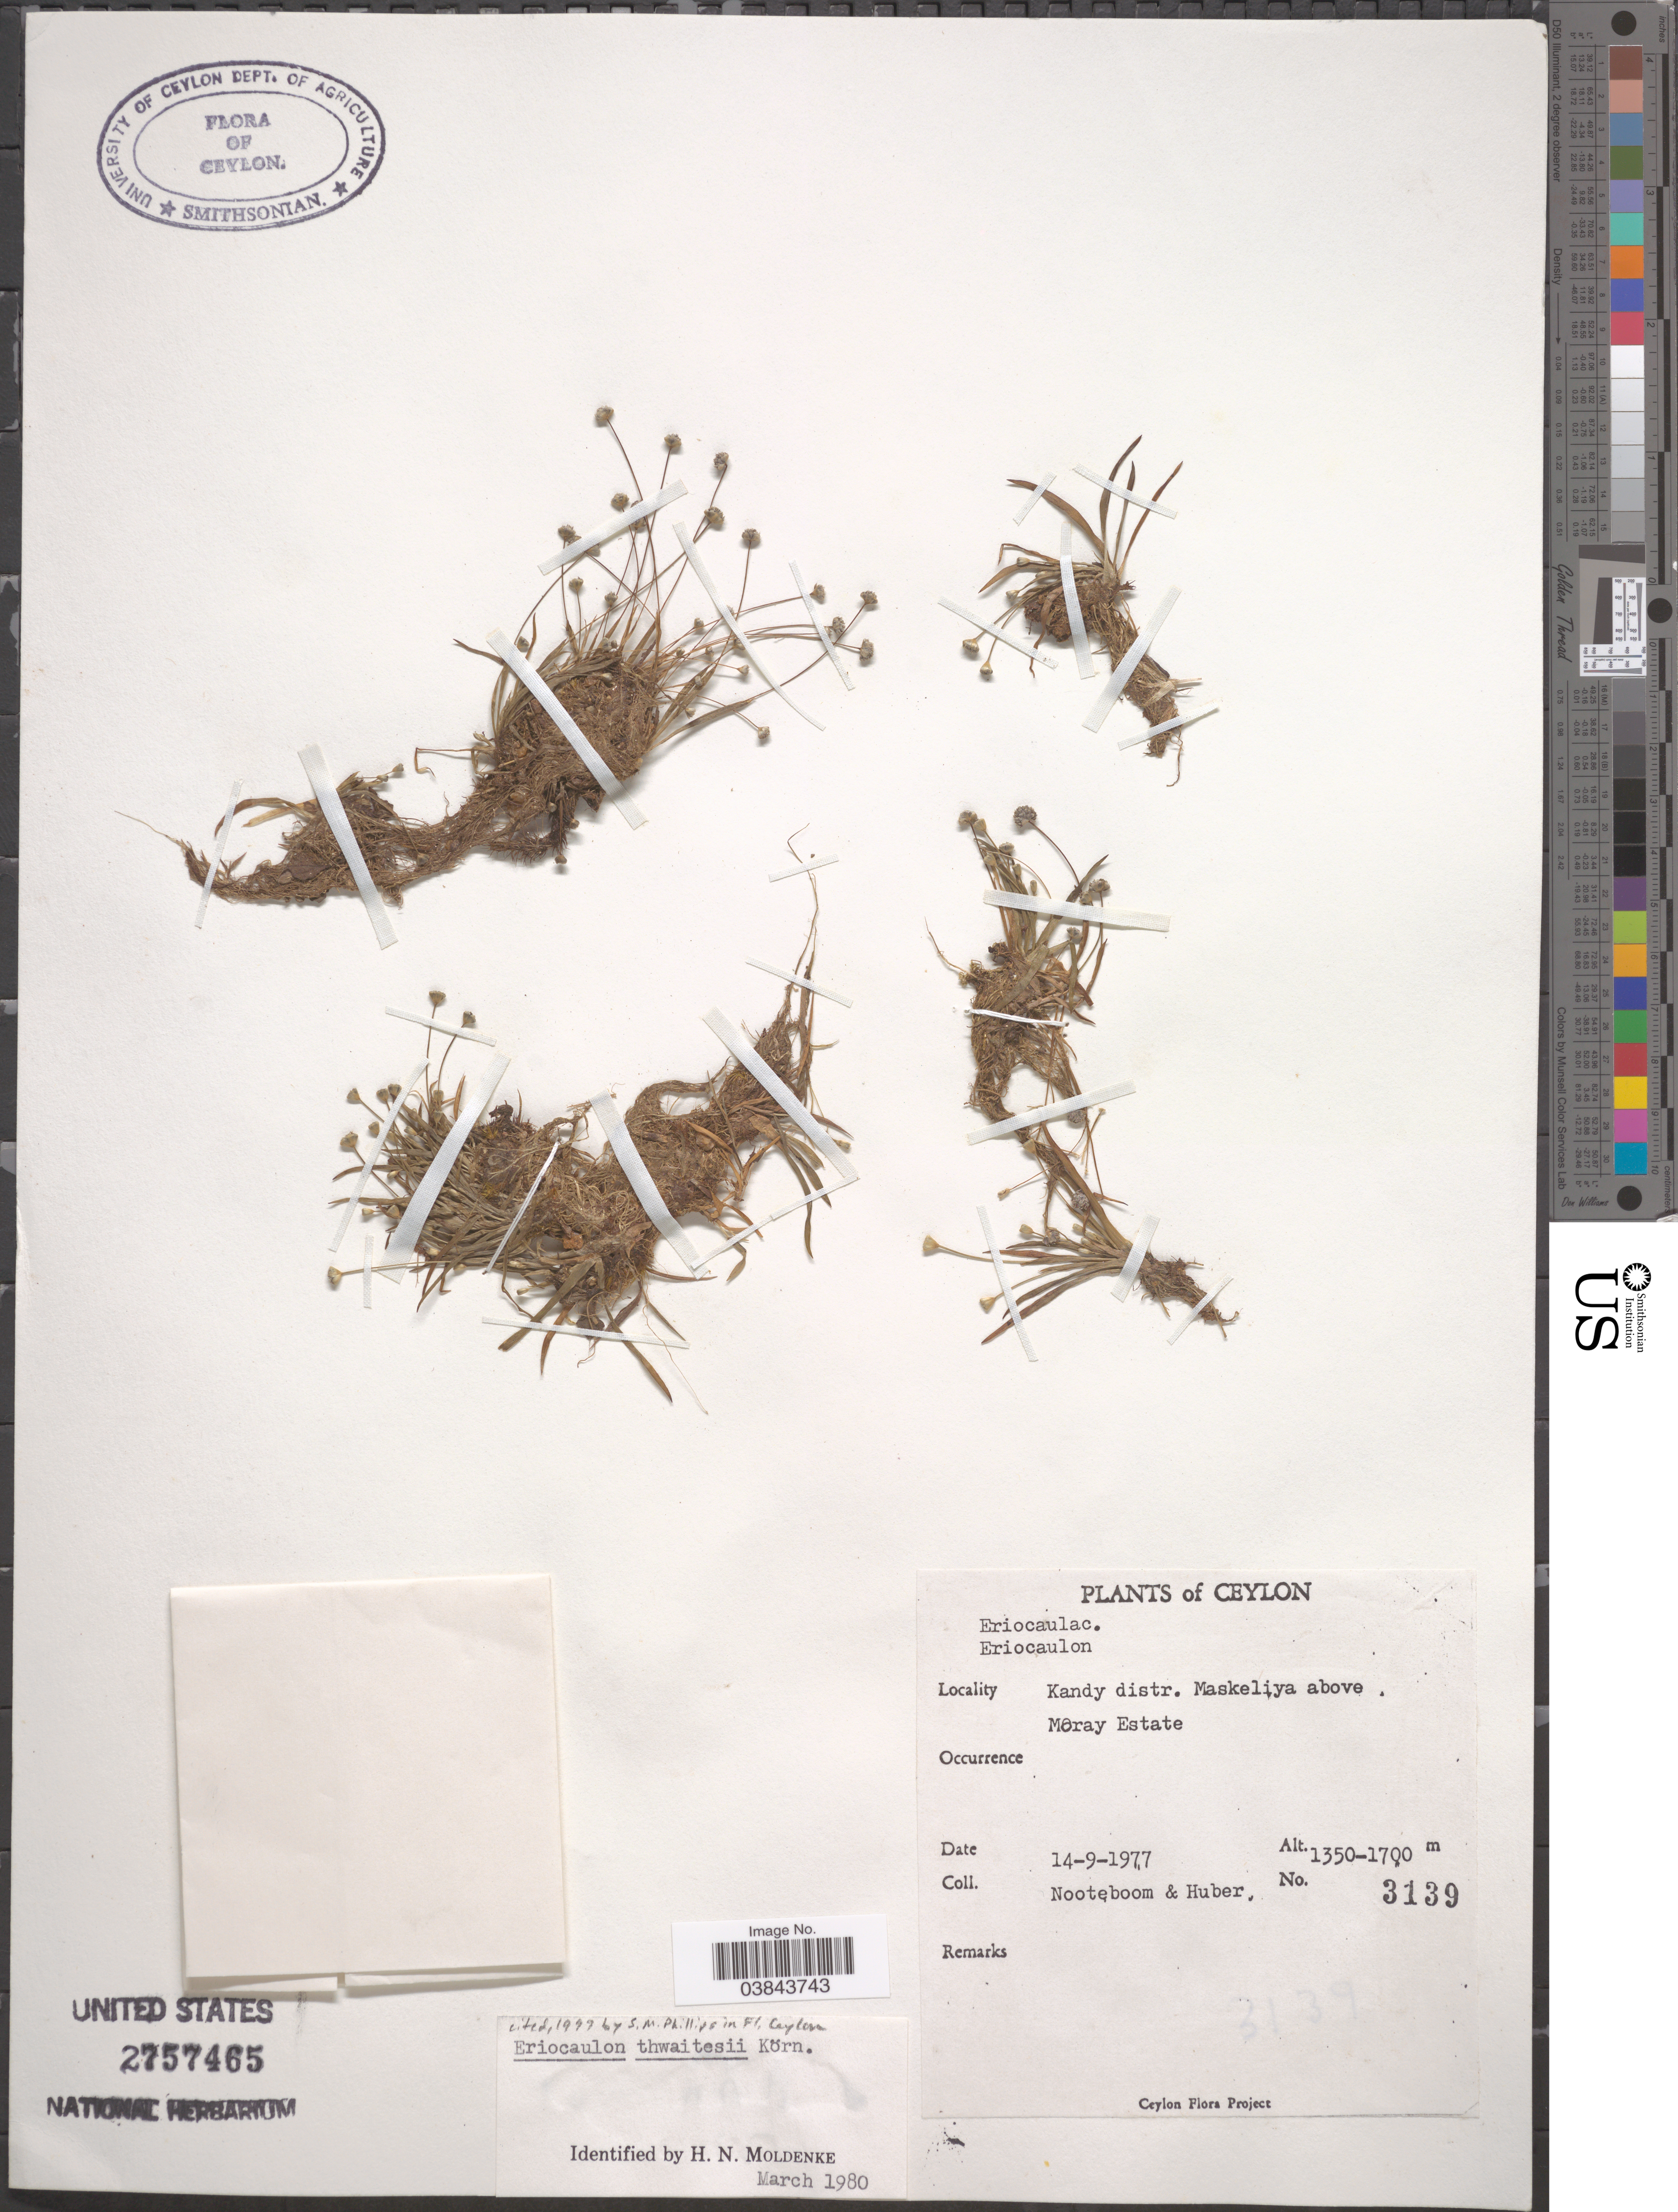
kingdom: Plantae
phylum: Tracheophyta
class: Liliopsida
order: Poales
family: Eriocaulaceae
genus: Eriocaulon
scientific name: Eriocaulon thwaitesii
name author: Körn.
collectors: Nooteboom, -- & Huber, --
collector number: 3139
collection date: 1977-09-14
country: Sri Lanka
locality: Ceylon. Kandy distr. Maskeliya above Moray Estate.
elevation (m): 1350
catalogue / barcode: US 2757465